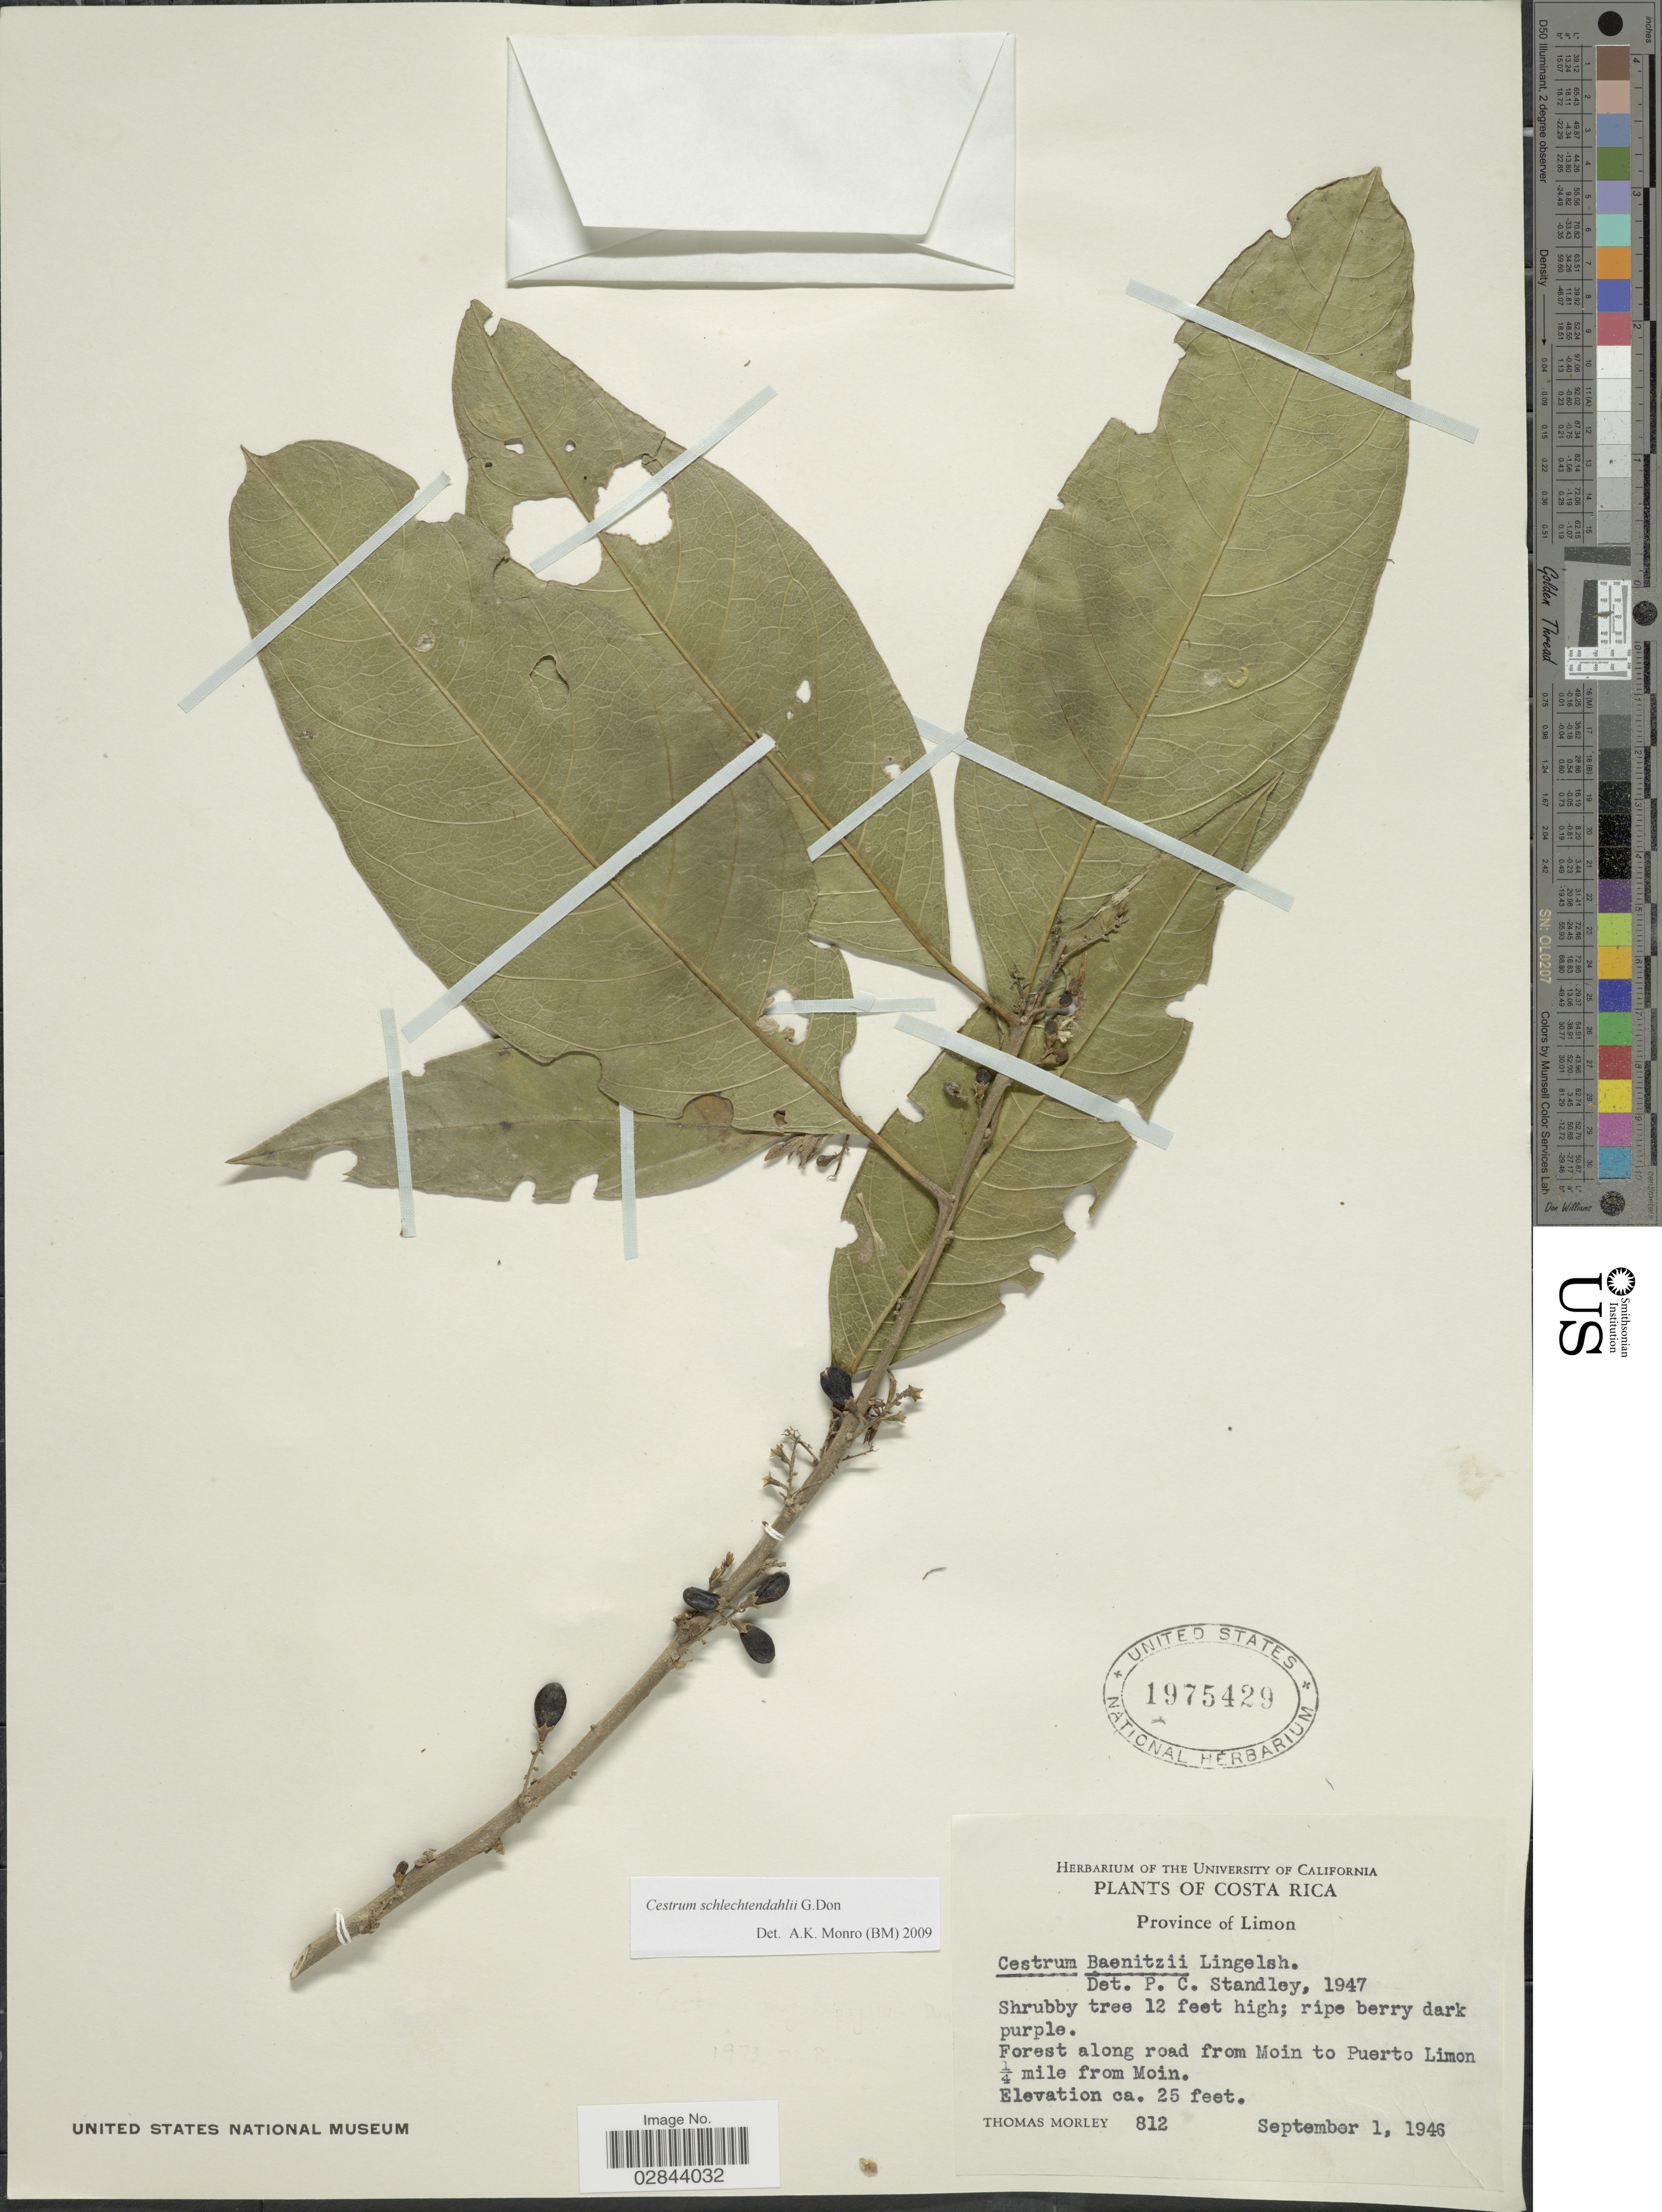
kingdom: Plantae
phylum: Tracheophyta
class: Magnoliopsida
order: Solanales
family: Solanaceae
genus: Cestrum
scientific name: Cestrum schlechtendahlii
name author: G. Don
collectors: T. Morley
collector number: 812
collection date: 1946-09-01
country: Costa Rica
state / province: Limón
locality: Province of Limon, Forest along road from Moin to Puerto Limon ¼ mile from Moin.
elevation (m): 8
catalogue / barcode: US 1975429